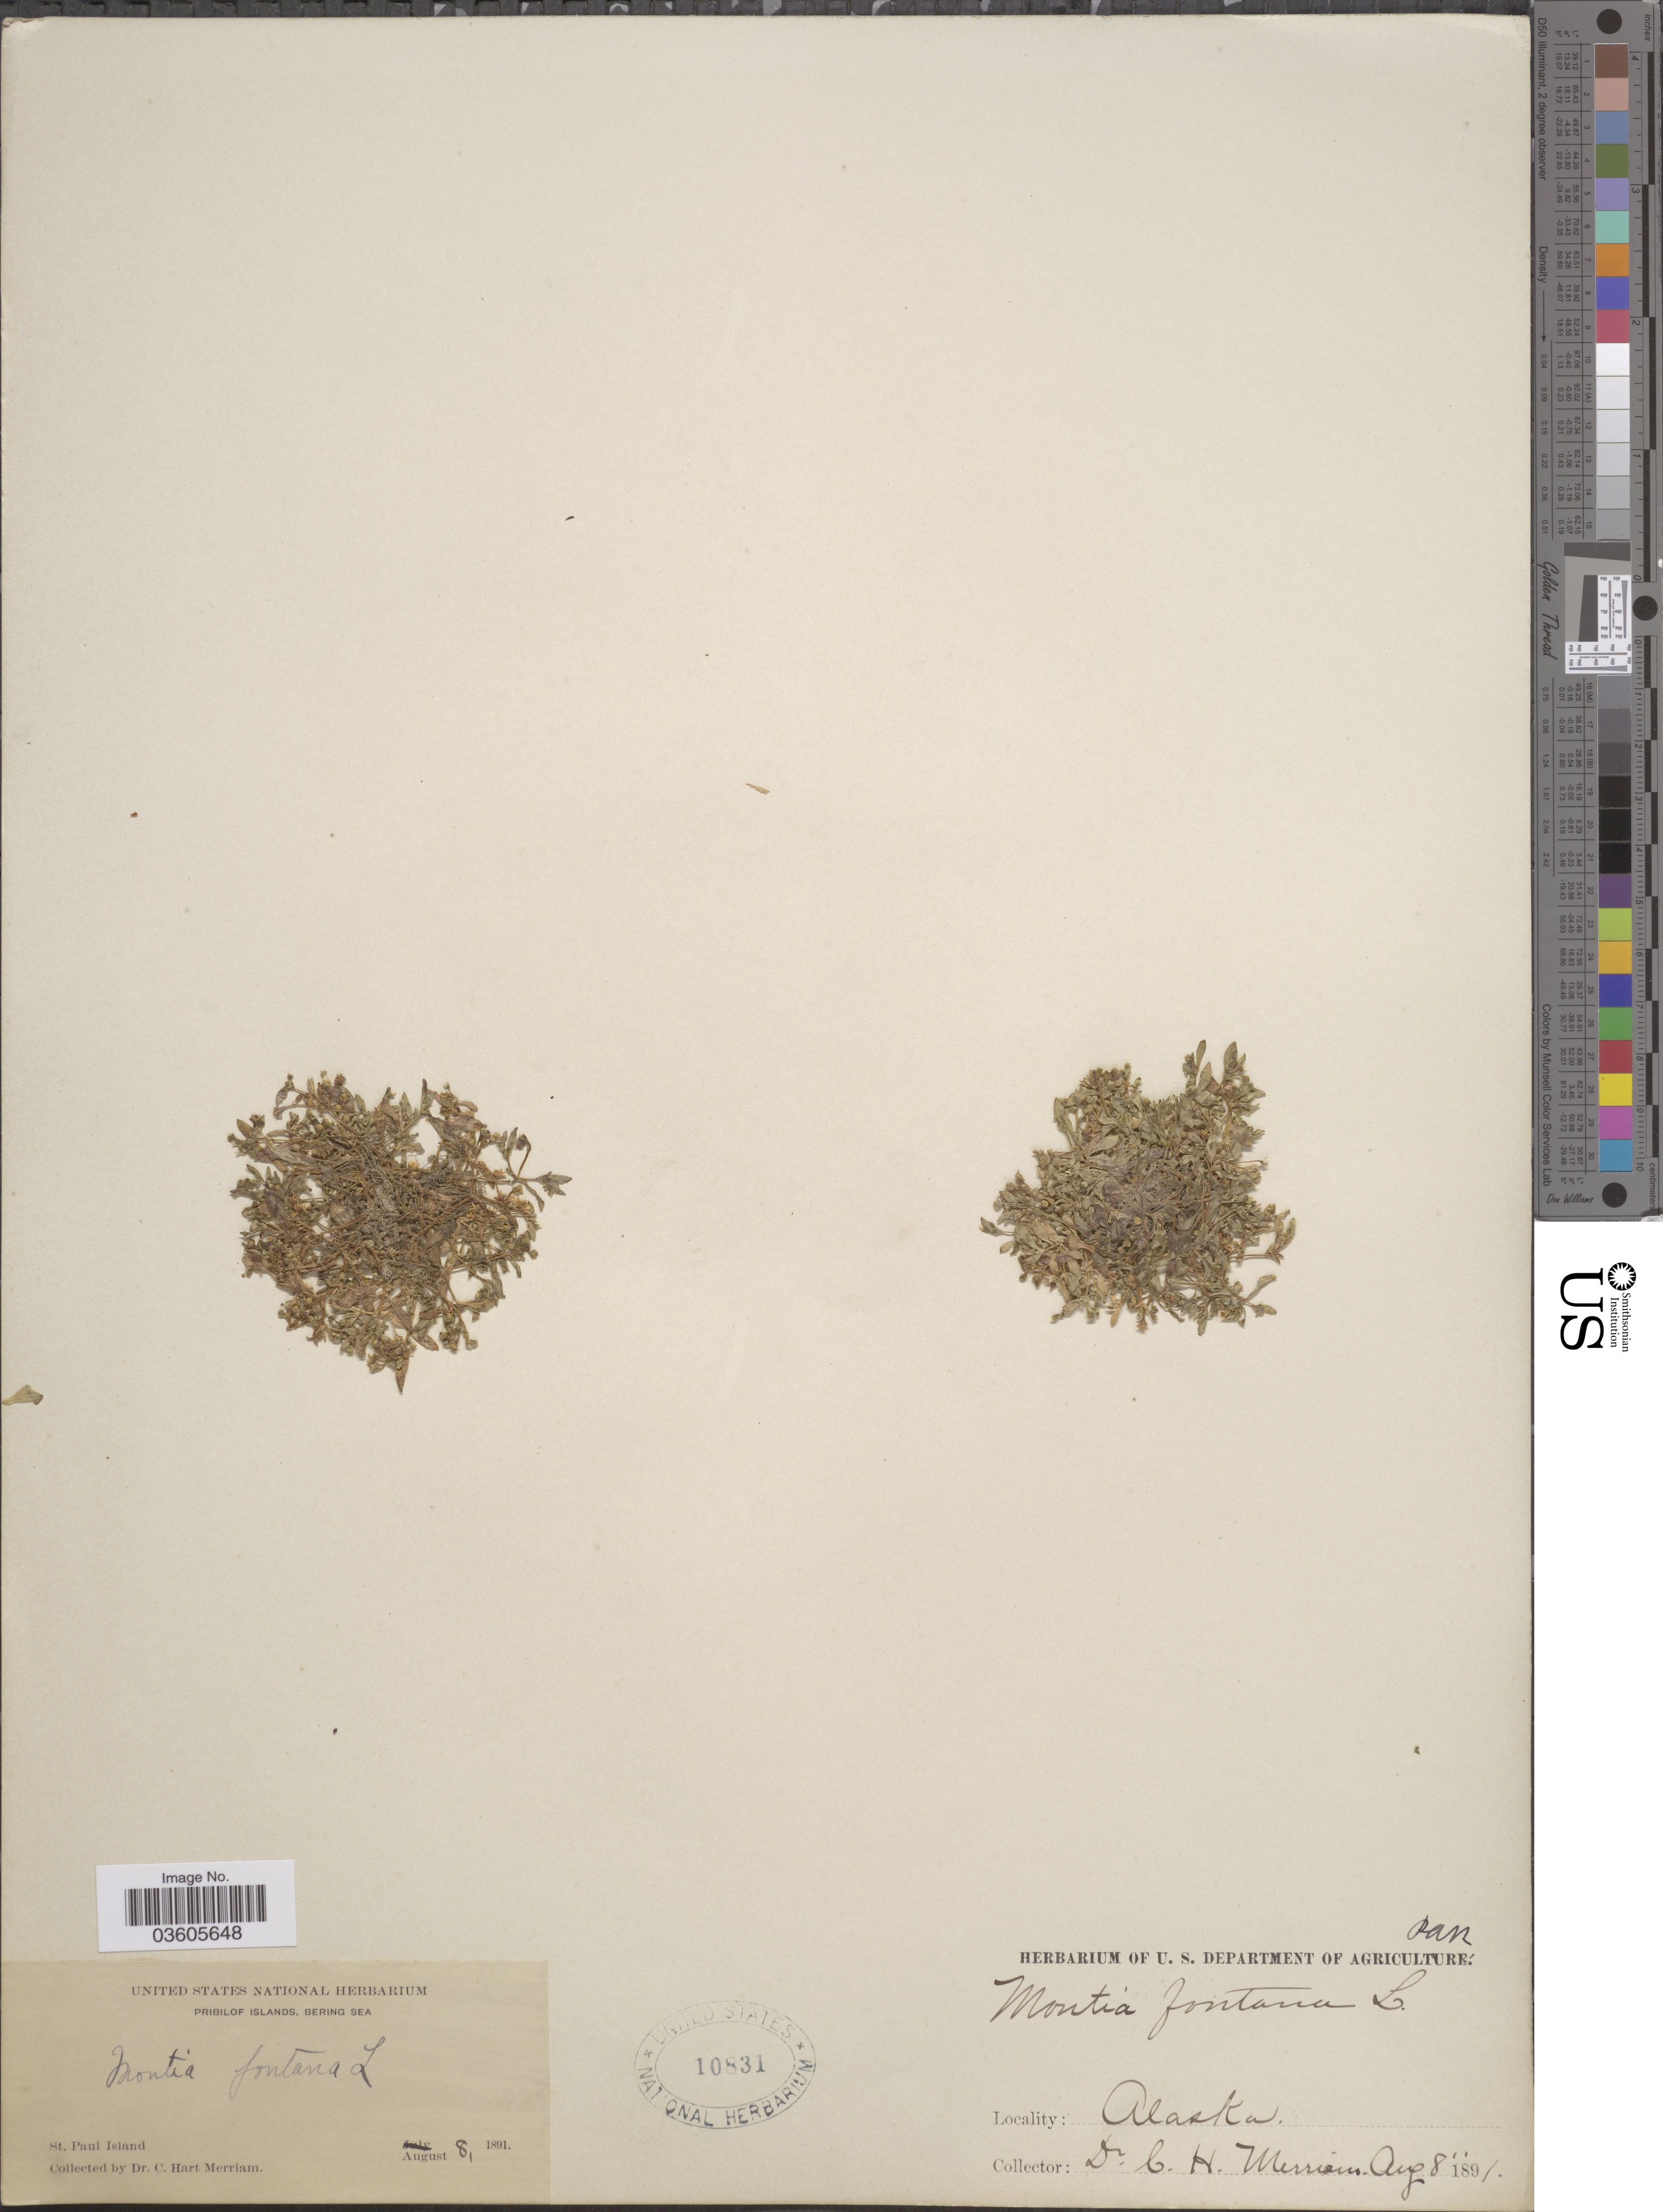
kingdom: Plantae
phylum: Tracheophyta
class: Magnoliopsida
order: Caryophyllales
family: Montiaceae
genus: Montia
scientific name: Montia fontana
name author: L.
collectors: C. Merriam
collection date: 1891-08-08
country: United States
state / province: Alaska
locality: Pribilof Islands, Bering Sea. St. Paul Island.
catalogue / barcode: US 10831